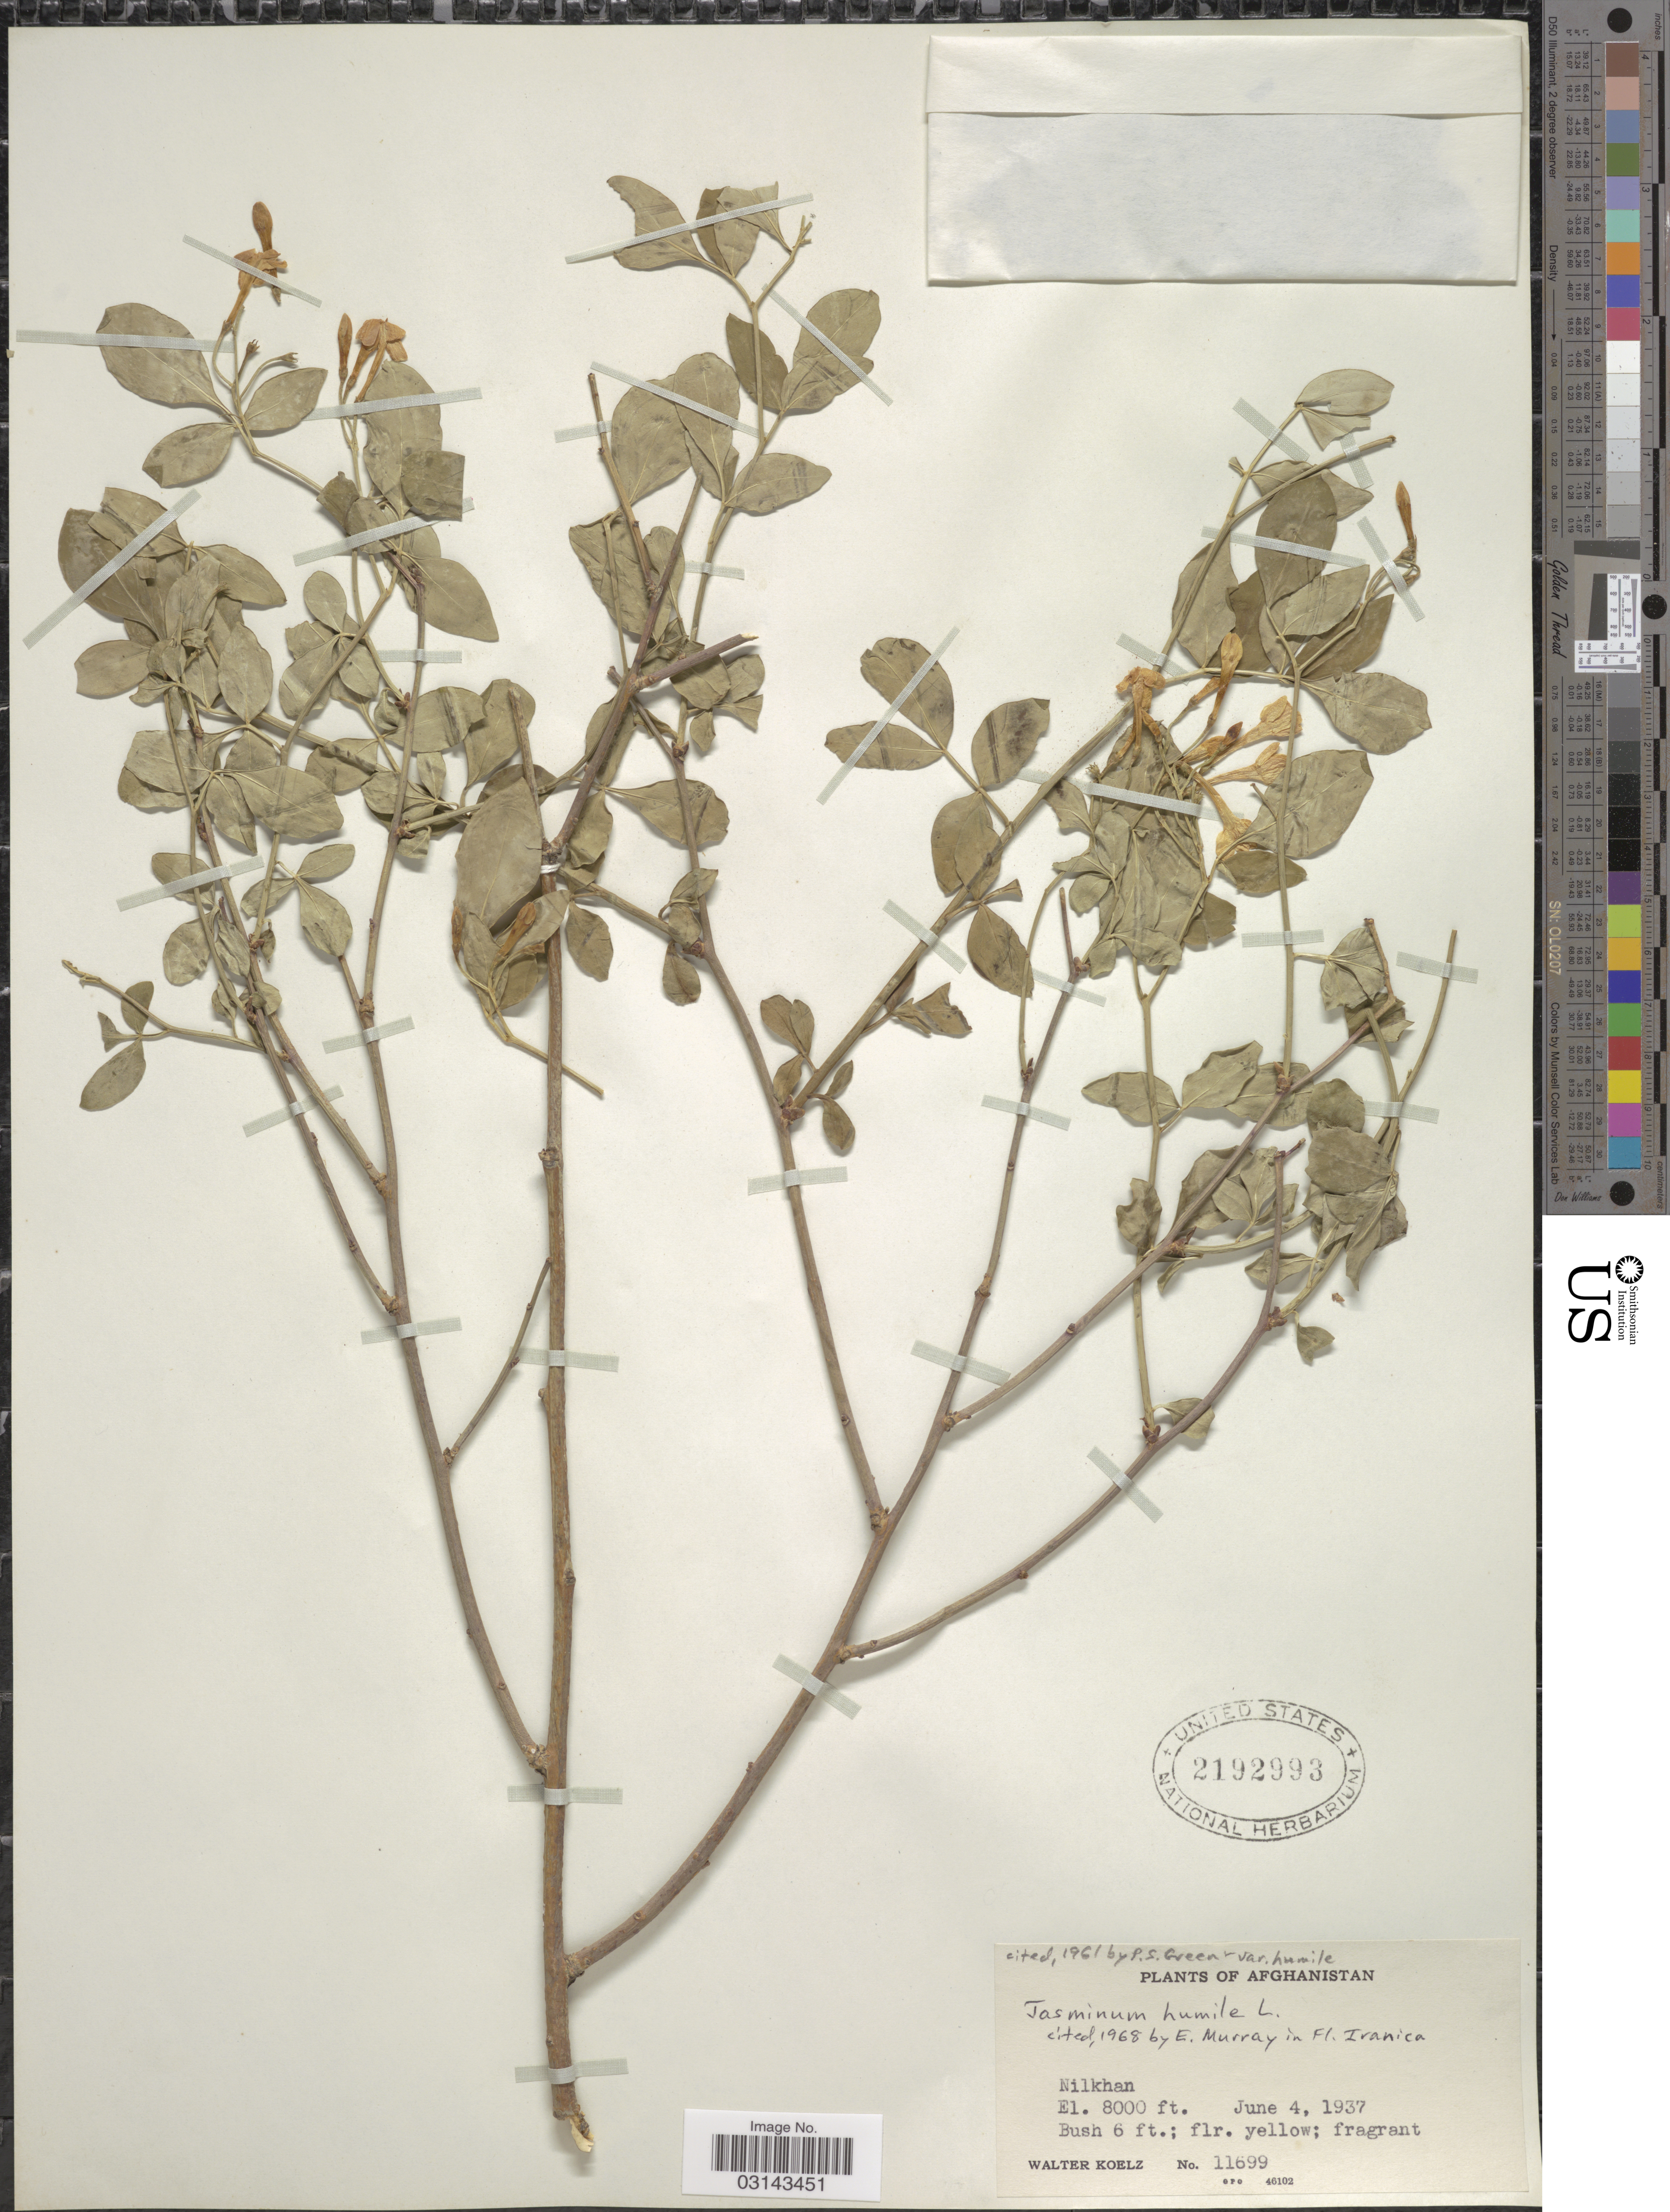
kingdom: Plantae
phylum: Tracheophyta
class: Magnoliopsida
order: Lamiales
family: Oleaceae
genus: Jasminum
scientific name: Jasminum humile var. humile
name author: L.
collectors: W. N. Koelz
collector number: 11699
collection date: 1937-06-04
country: Afghanistan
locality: Nilkhan.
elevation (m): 2438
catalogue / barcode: US 2192993